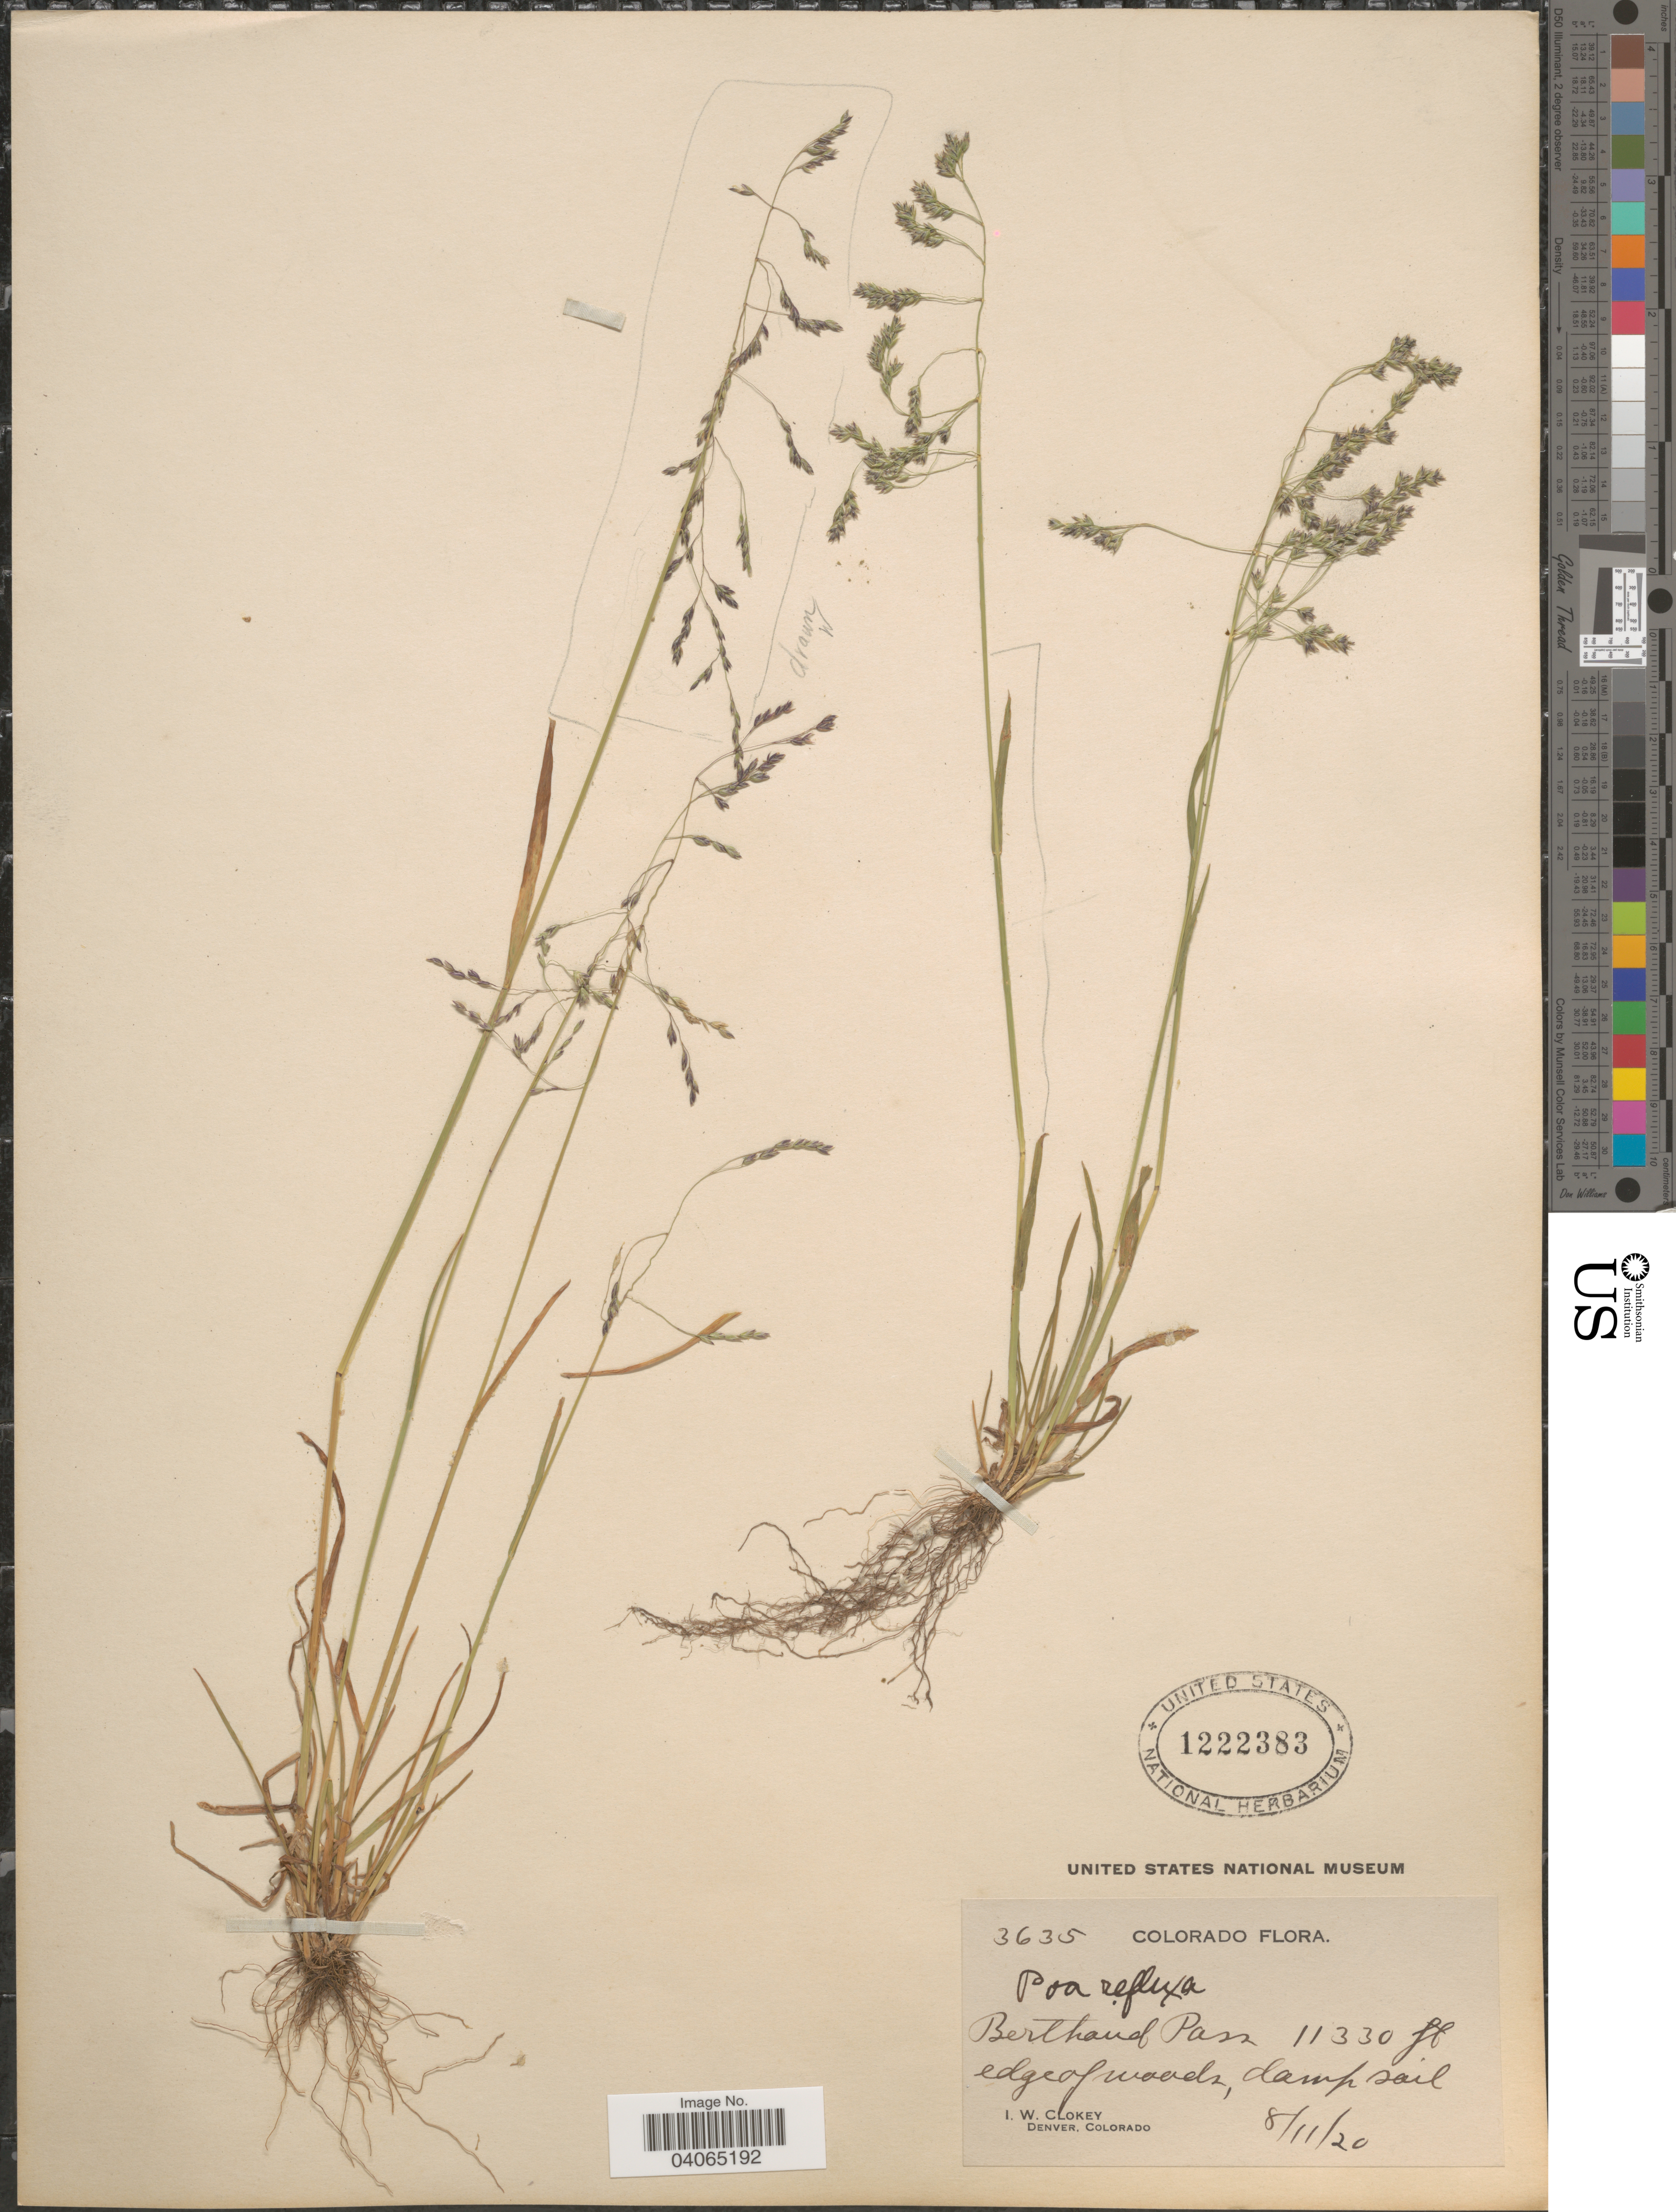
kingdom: Plantae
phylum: Tracheophyta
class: Liliopsida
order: Poales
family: Poaceae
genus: Poa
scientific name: Poa reflexa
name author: Vasey & Scribn.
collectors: I. W. Clokey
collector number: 3635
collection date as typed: Transcribed d/m/y: 11/8/20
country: United States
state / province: Colorado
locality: Berthoud Pass, edge of woods, damp soil.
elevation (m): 3453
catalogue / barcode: US 1222383